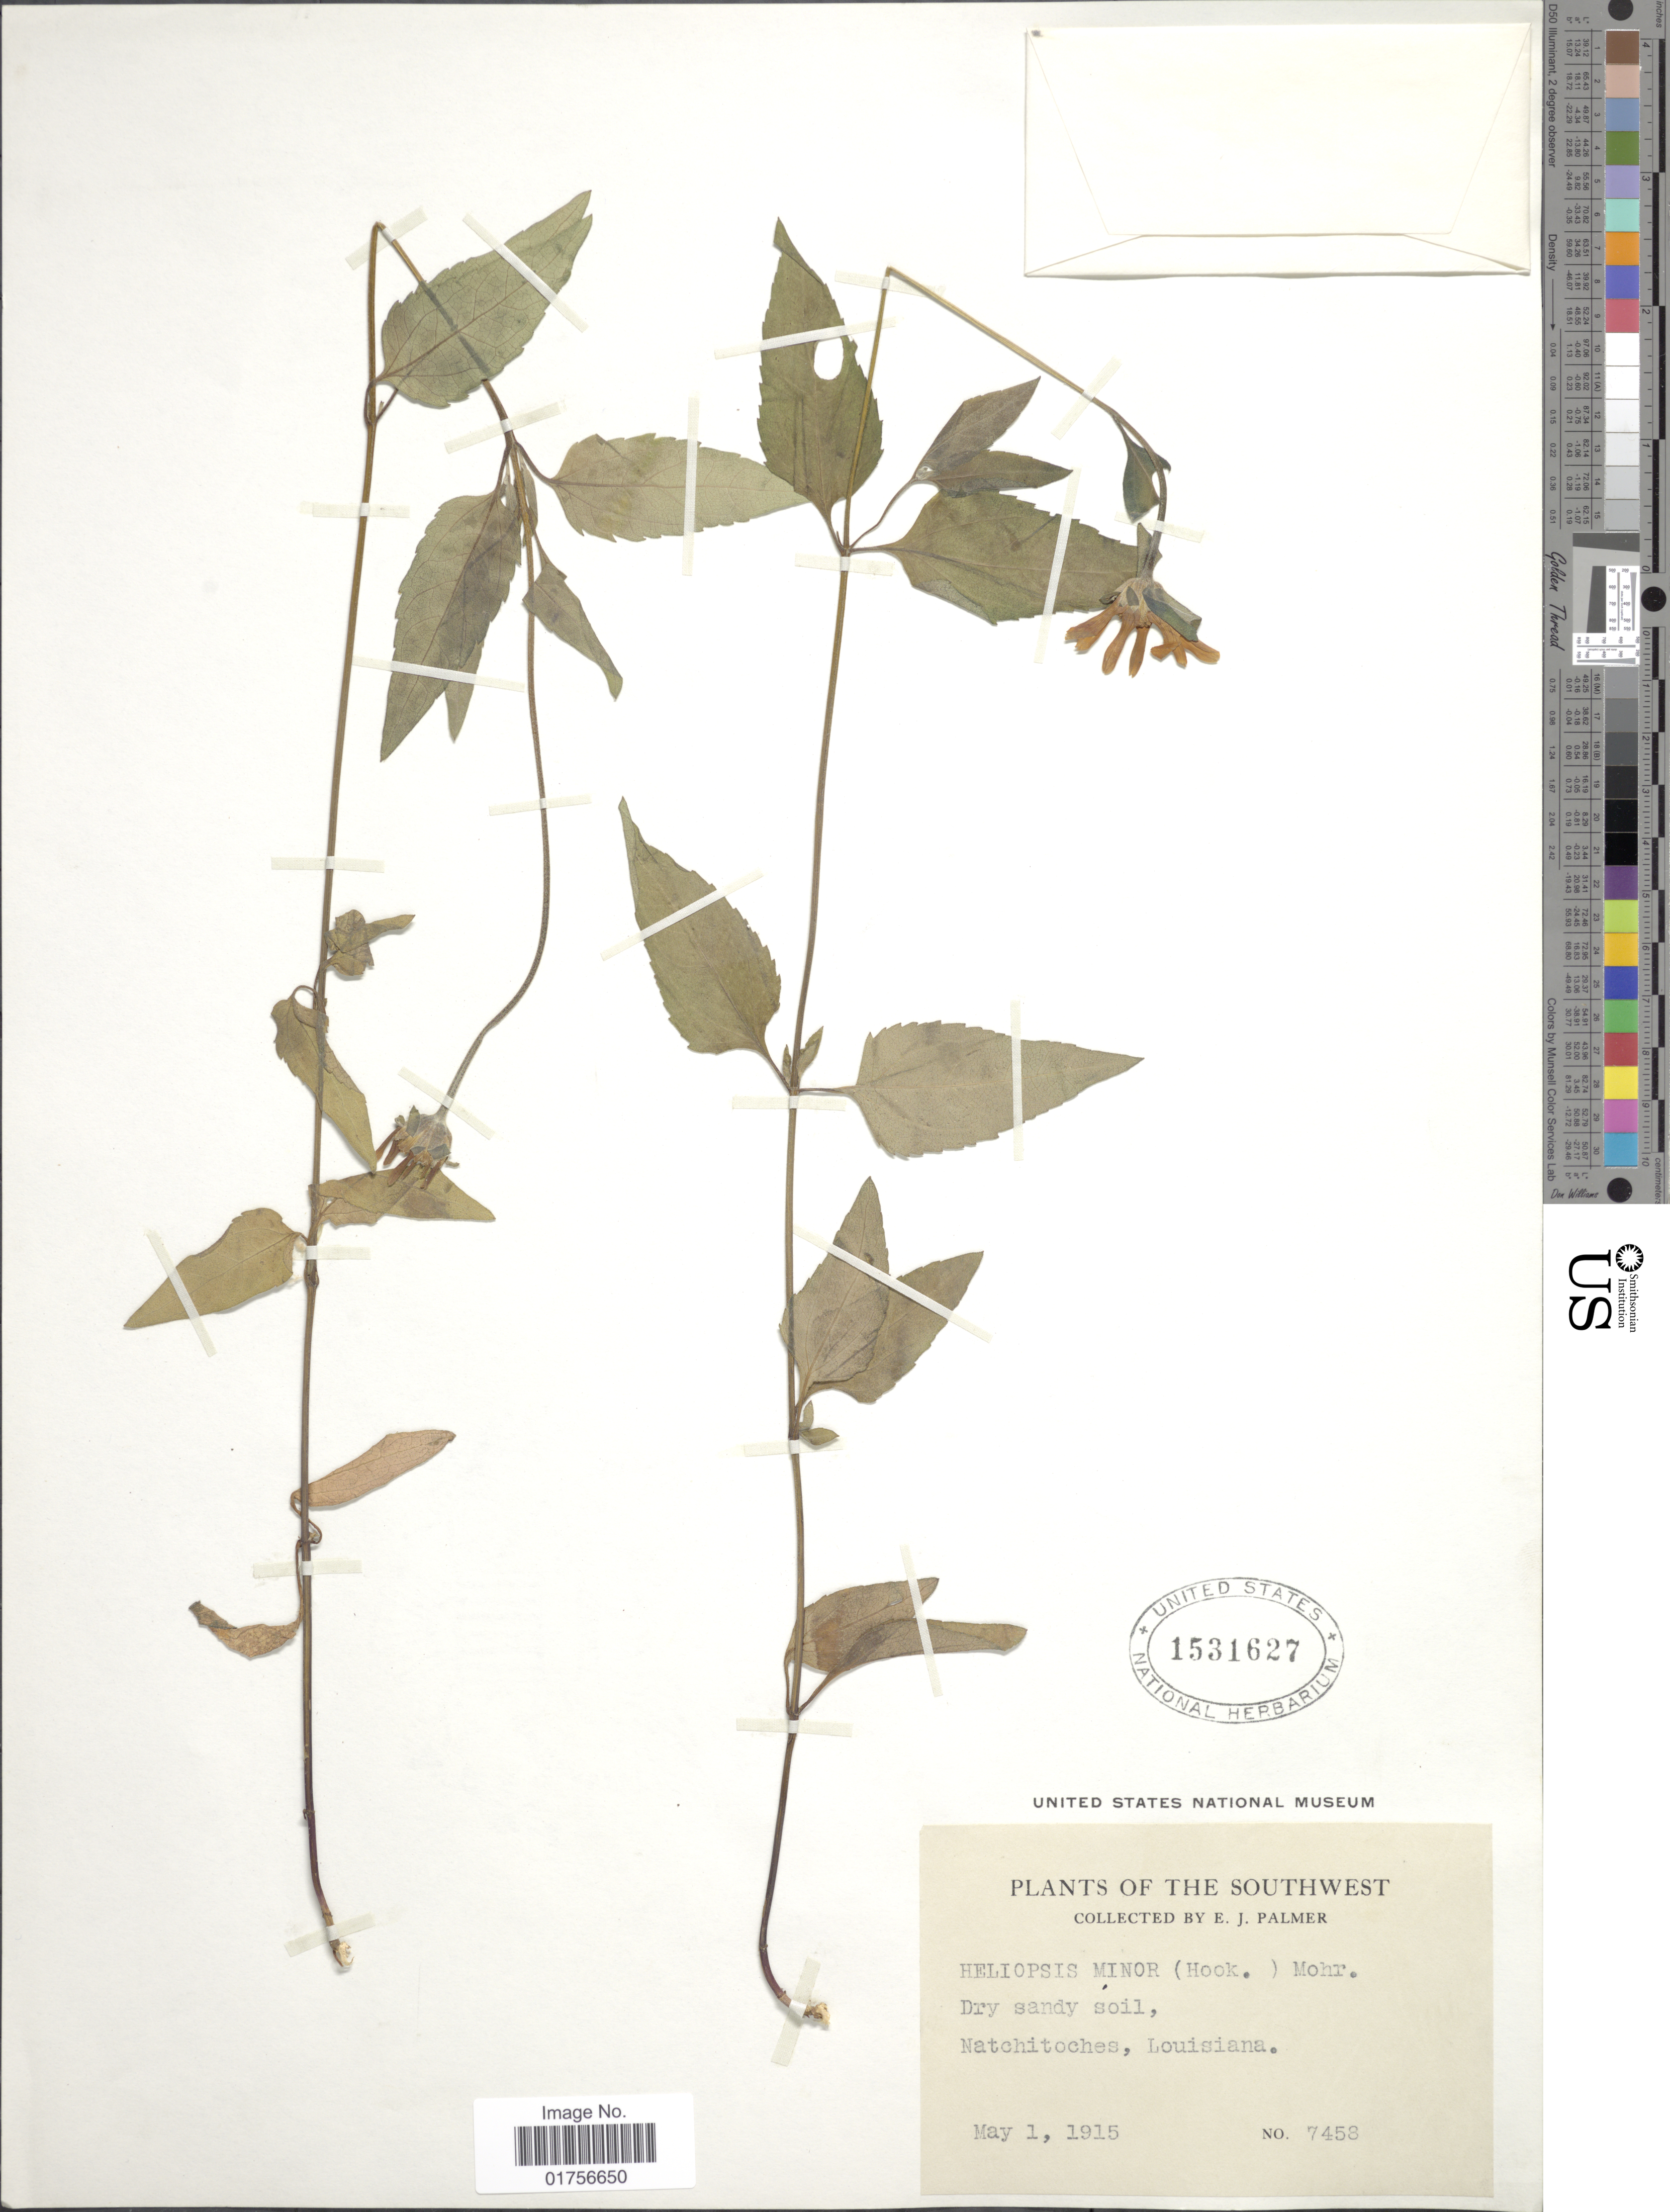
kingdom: Plantae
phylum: Tracheophyta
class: Magnoliopsida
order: Asterales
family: Asteraceae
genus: Heliopsis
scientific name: Heliopsis gracilis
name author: Nutt.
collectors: E. J. Palmer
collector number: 7458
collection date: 1915-05-01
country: United States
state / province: Louisiana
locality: Natchitoches, Louisiana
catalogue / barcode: US 1531627